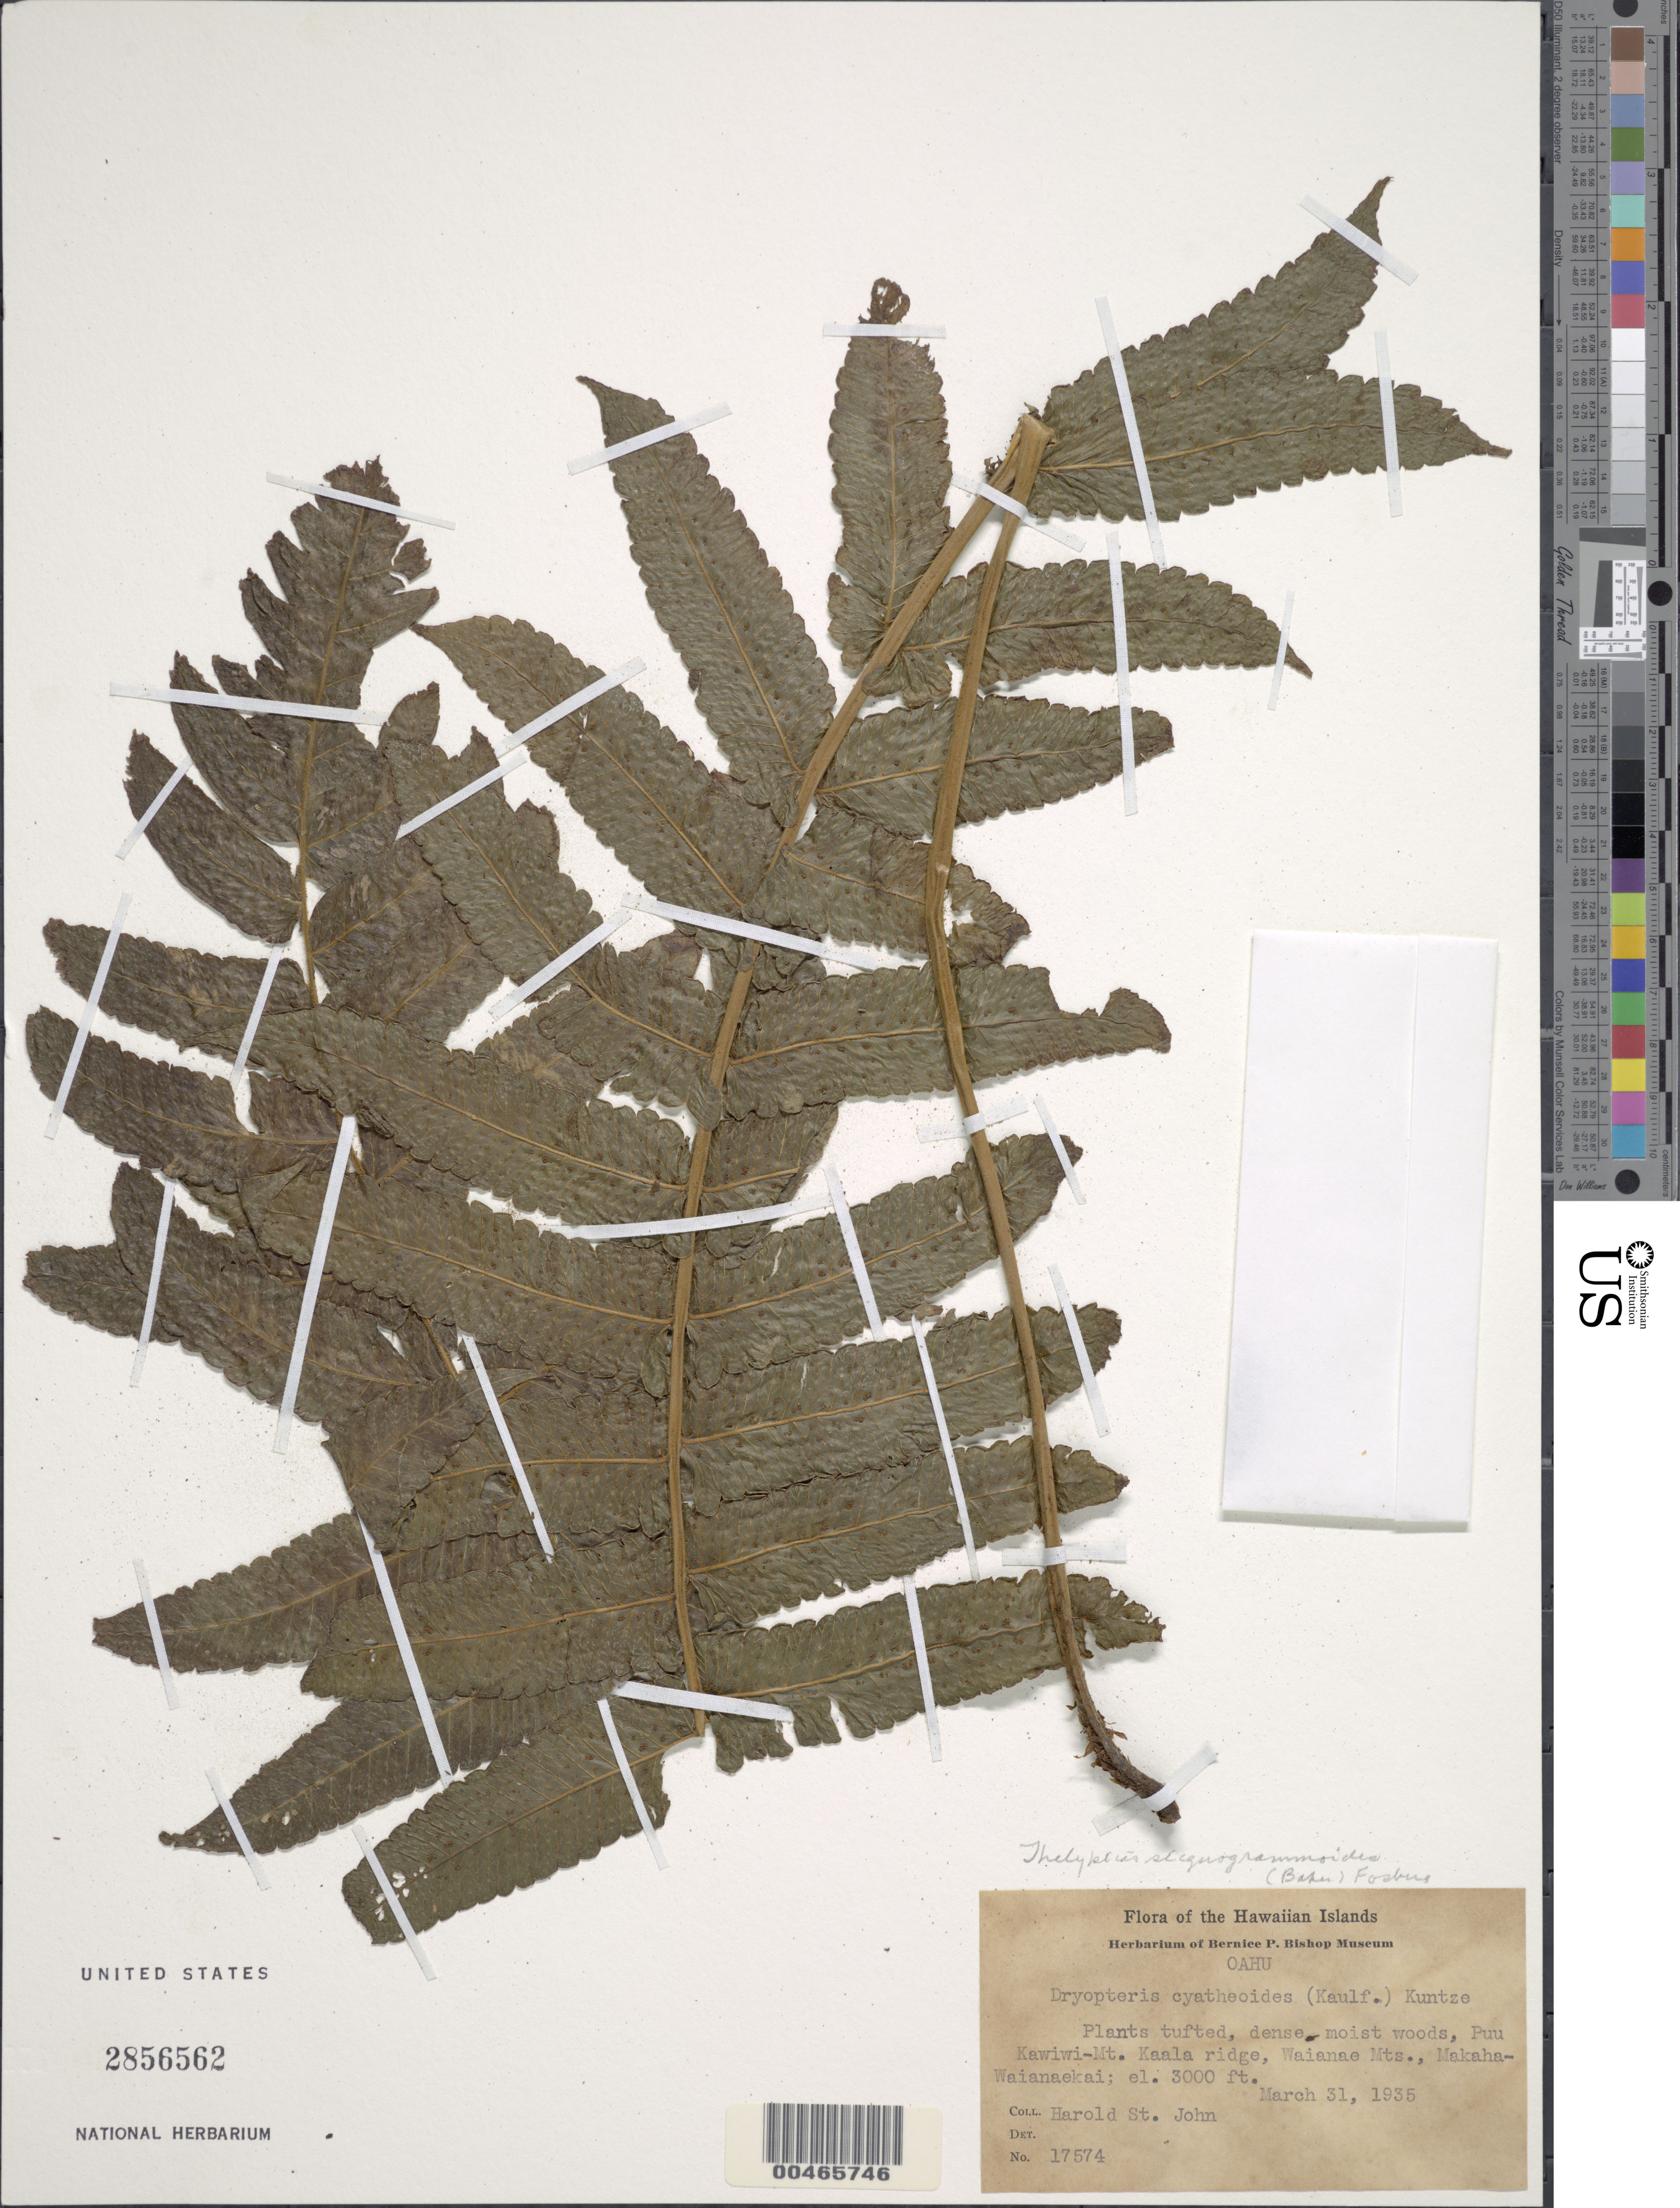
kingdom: Plantae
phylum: Tracheophyta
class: Polypodiopsida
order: Polypodiales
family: Thelypteridaceae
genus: Cyclosorus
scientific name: Cyclosorus sandwicensis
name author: Copel.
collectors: H. St. John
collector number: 17574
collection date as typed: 31 Mar 1935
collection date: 1935-03-31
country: United States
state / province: Hawaii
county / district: Honolulu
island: Oahu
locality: Puu Kawiwi-Mt. Kaala ridge, Waianae Mts., Makaha-Waianaekai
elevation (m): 914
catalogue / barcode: US 2856562